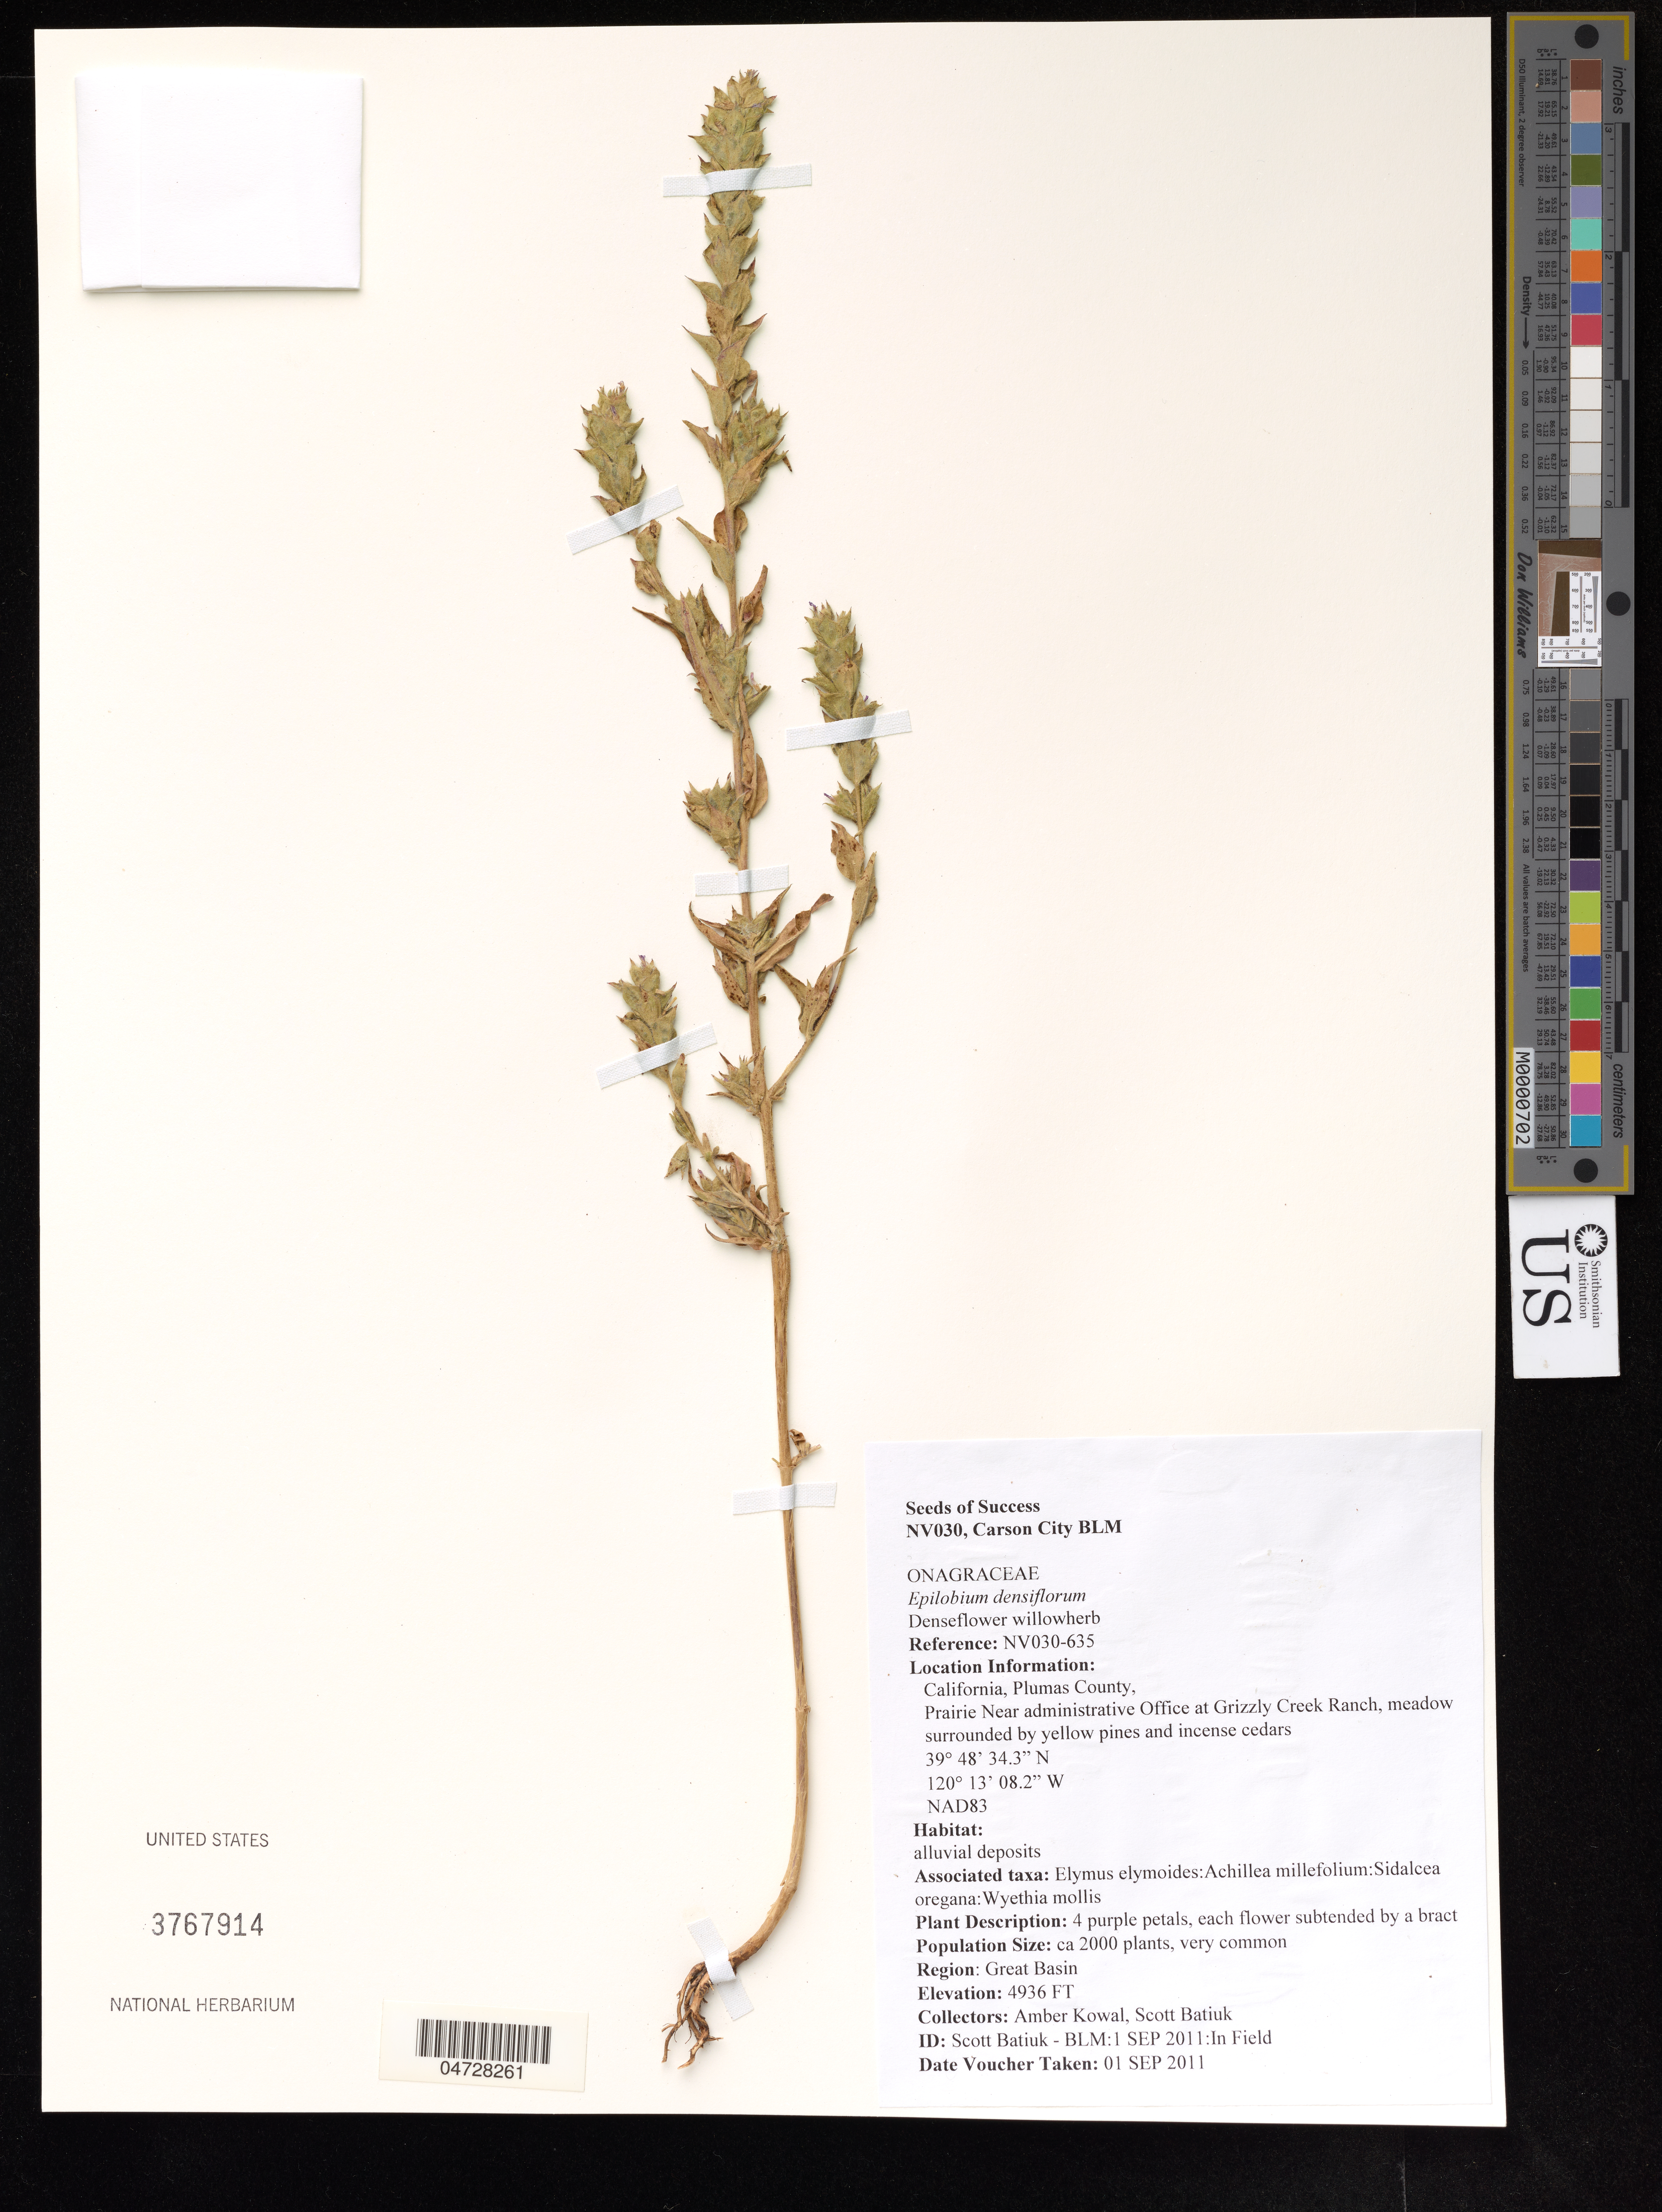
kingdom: Plantae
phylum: Tracheophyta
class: Magnoliopsida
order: Myrtales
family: Onagraceae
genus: Epilobium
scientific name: Epilobium densiflorum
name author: (Lindl.) Hoch & P.H. Raven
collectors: A. Kowal & S. Batiuk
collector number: NV030-635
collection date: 2011-09-01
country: United States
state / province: California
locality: Plumas County, Prairie Near administrative Office at Grizzly Creek Ranch, meadow surrounded by yellow pines and incense cedars.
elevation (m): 1504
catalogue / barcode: US 3767914